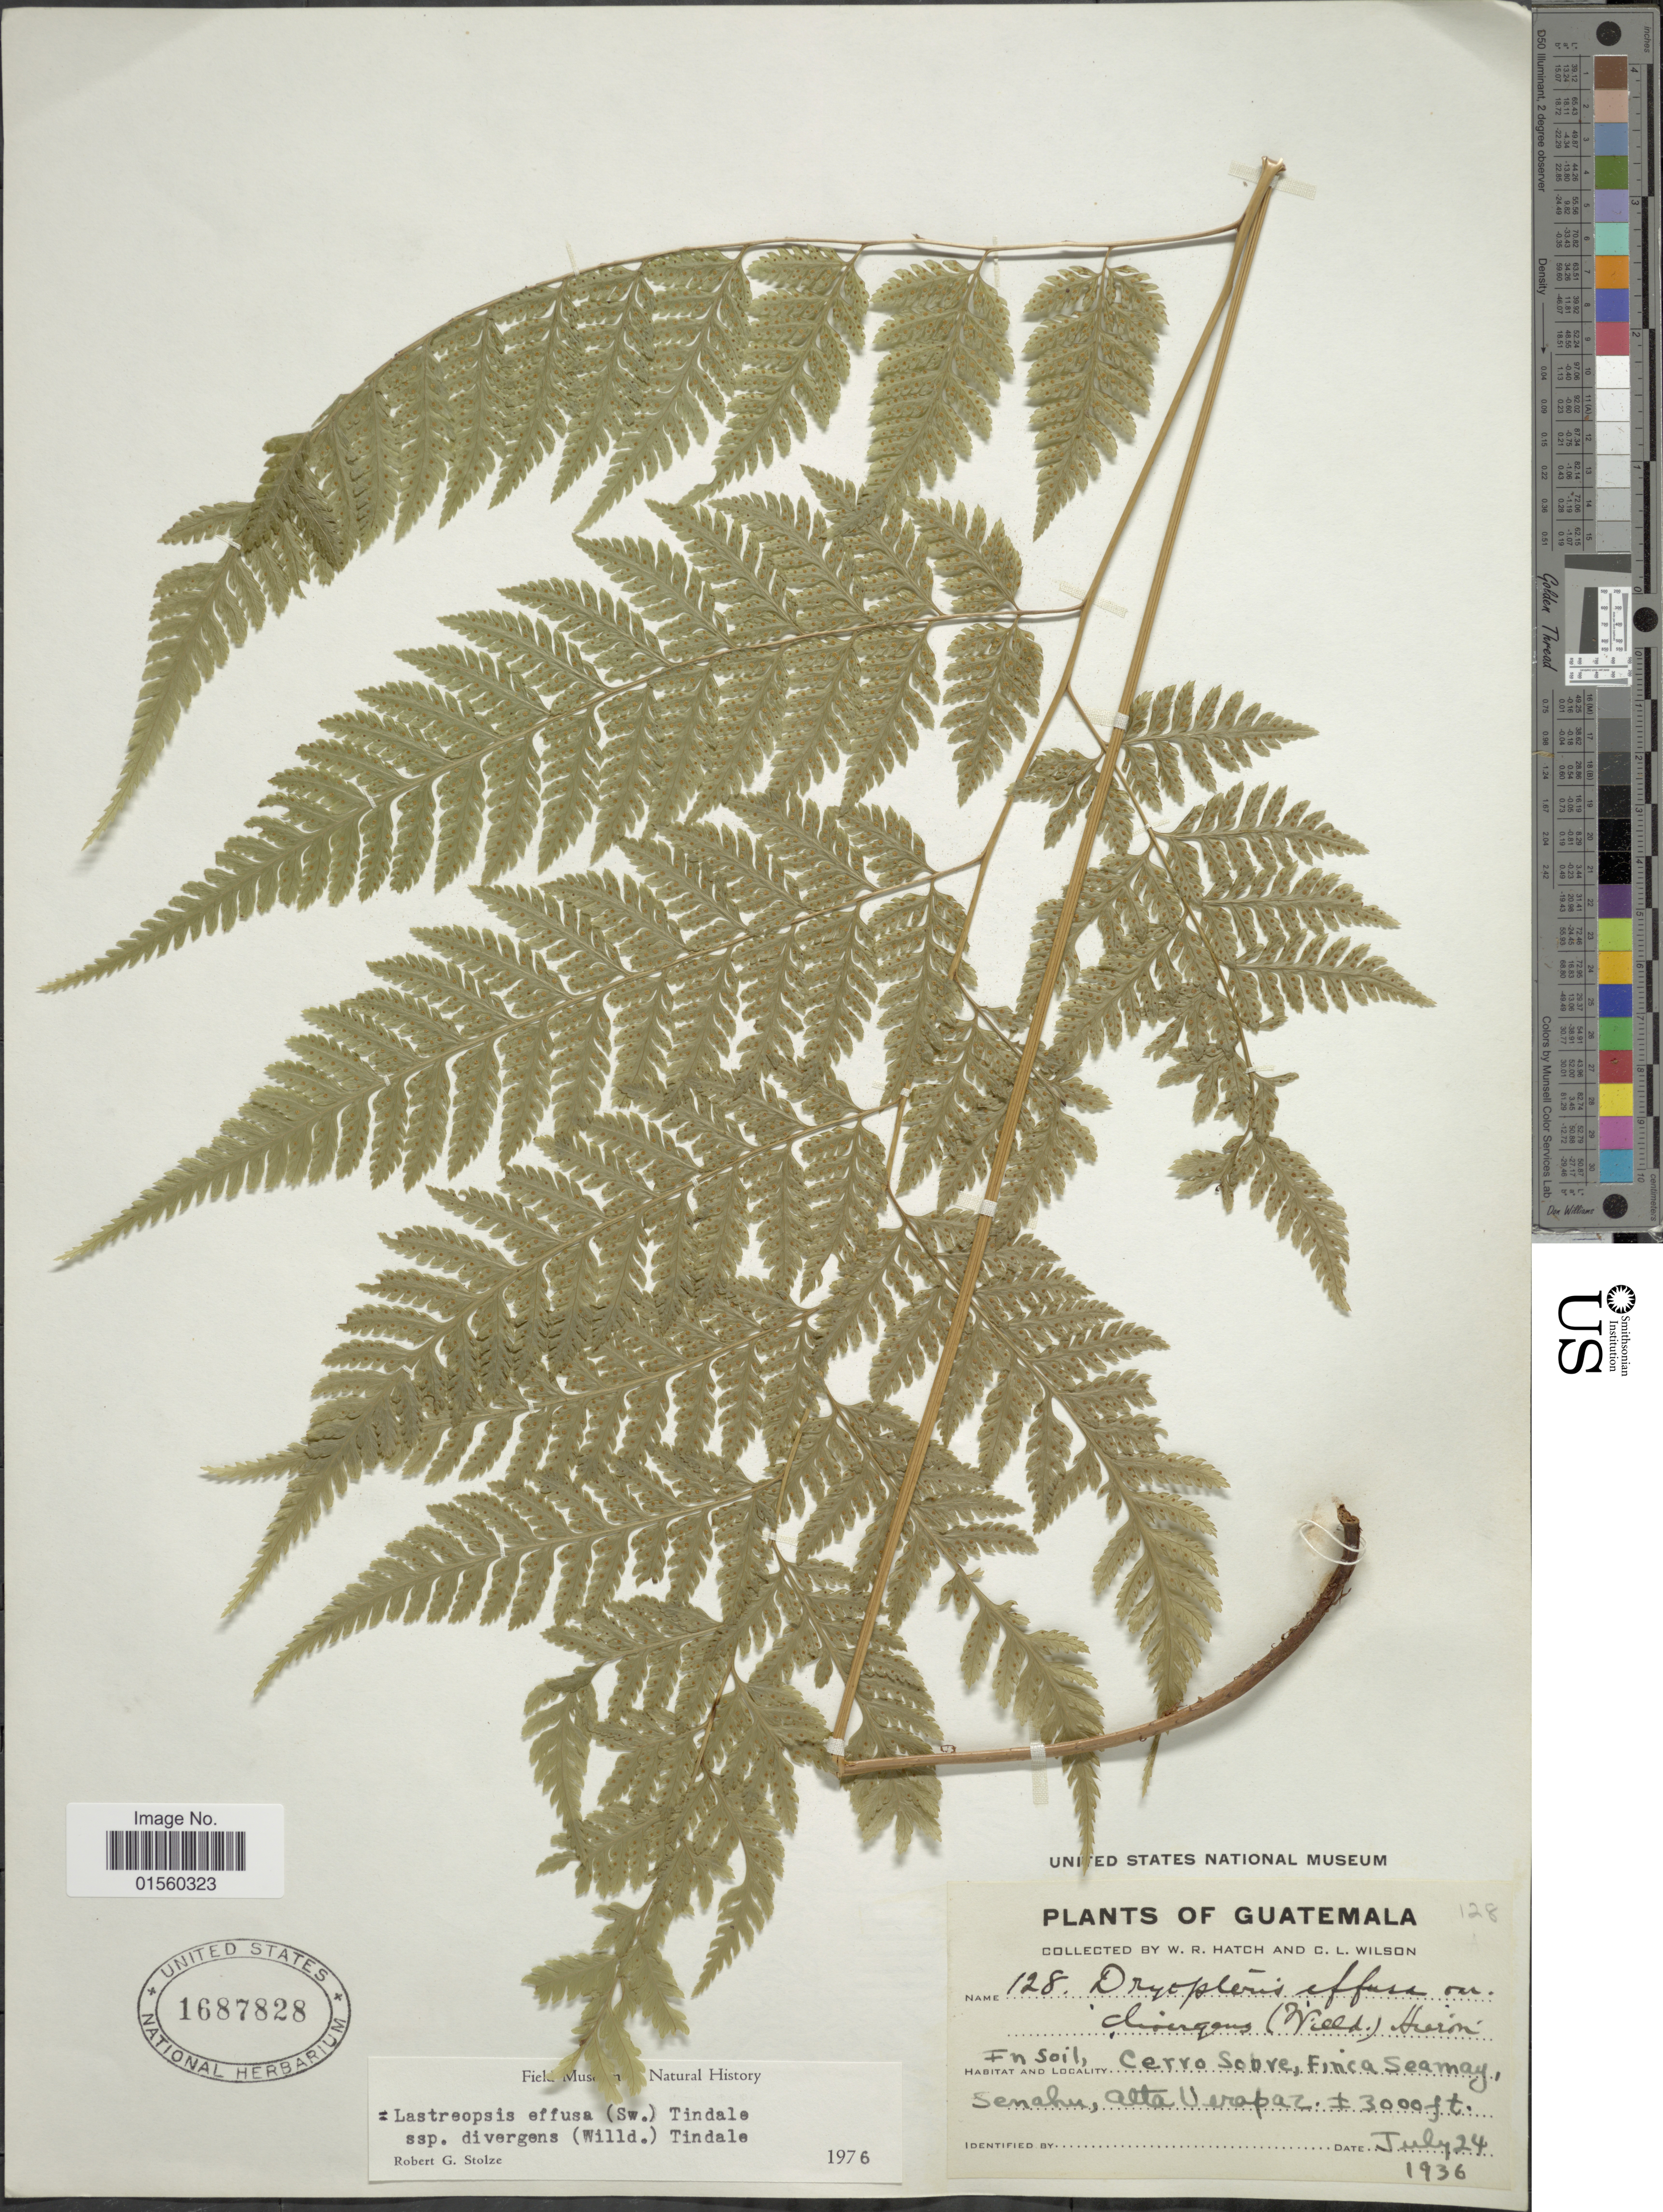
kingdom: Plantae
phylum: Tracheophyta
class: Polypodiopsida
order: Polypodiales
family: Dryopteridaceae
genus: Parapolystichum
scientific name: Parapolystichum effusum var. effusum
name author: (Sw.) Ching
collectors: W. Hatch & C. L. Wilson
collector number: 128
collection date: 1936-07-24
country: Guatemala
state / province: Alta Verapaz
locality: Cerro Sobre, Finca Seamay, Senahu, Alta Verapaz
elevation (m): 914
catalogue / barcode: US 1687828